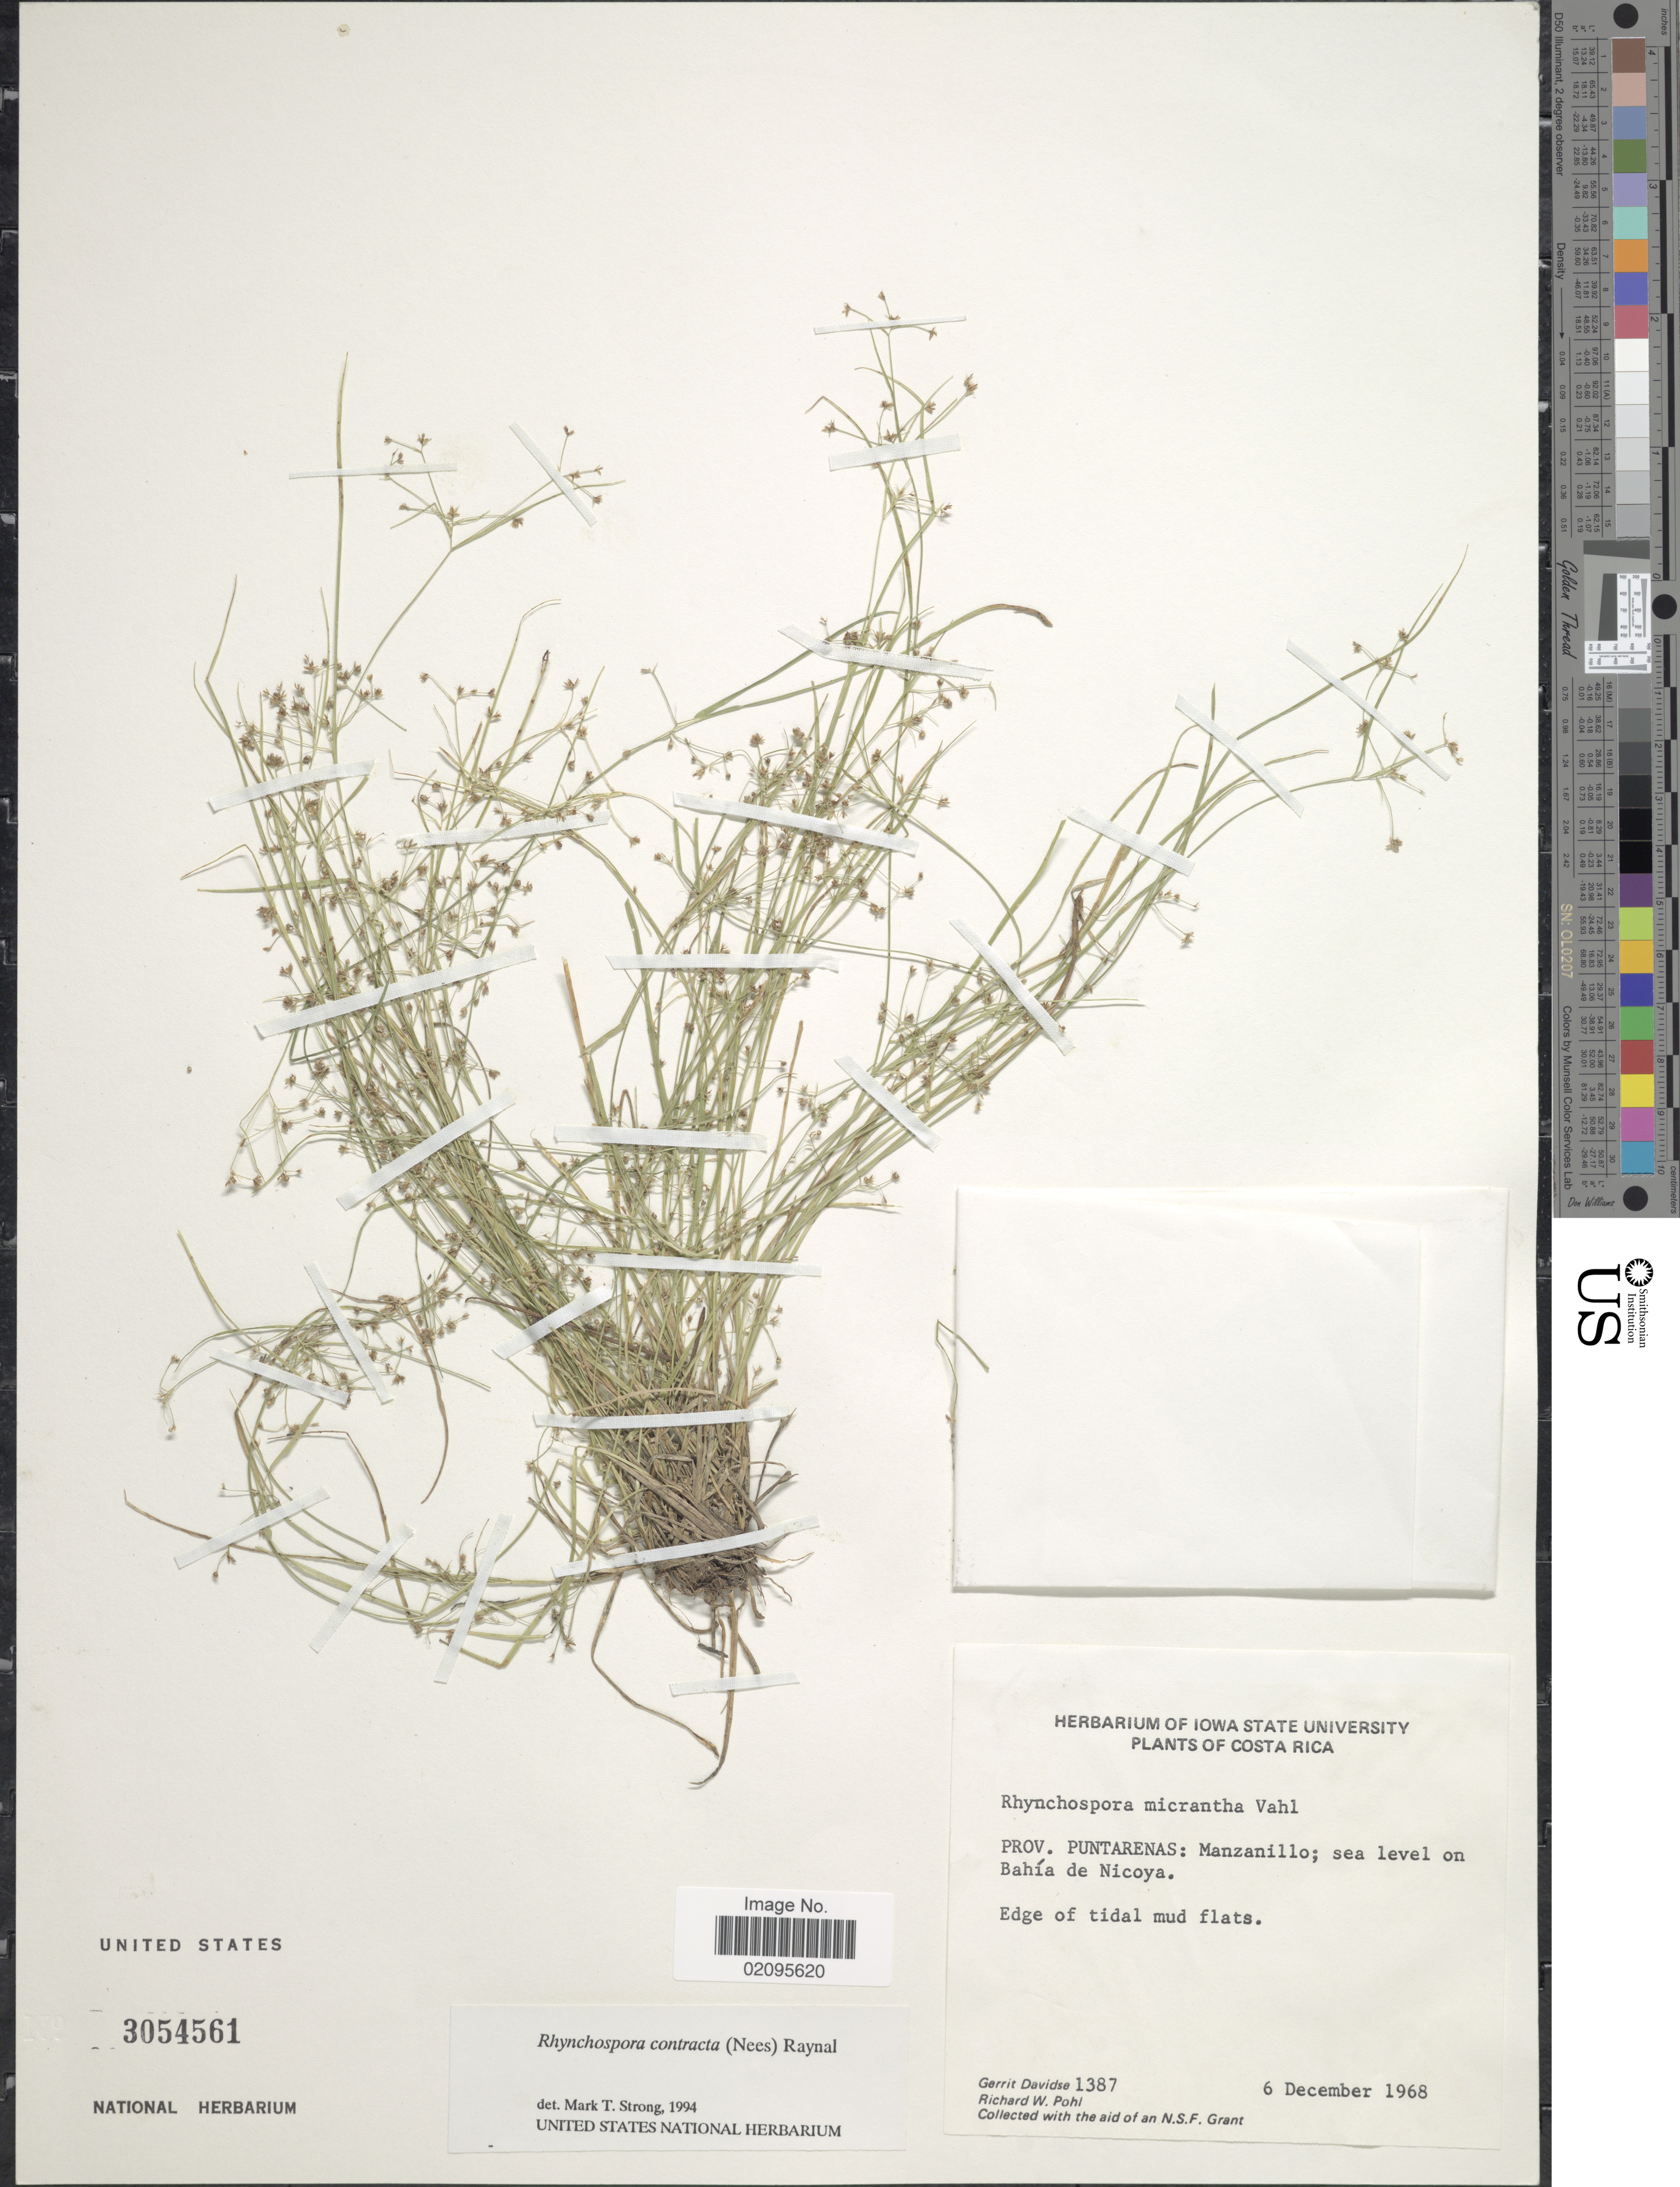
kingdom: Plantae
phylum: Tracheophyta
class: Liliopsida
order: Poales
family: Cyperaceae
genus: Rhynchospora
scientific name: Rhynchospora contracta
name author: (Nees) J. Raynal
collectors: G. Davidse & R. W. Pohl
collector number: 1387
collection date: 1968-12-06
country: Costa Rica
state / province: Puntarenas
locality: Manzanillo, on Bahia de Nicoya.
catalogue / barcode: US 3054561